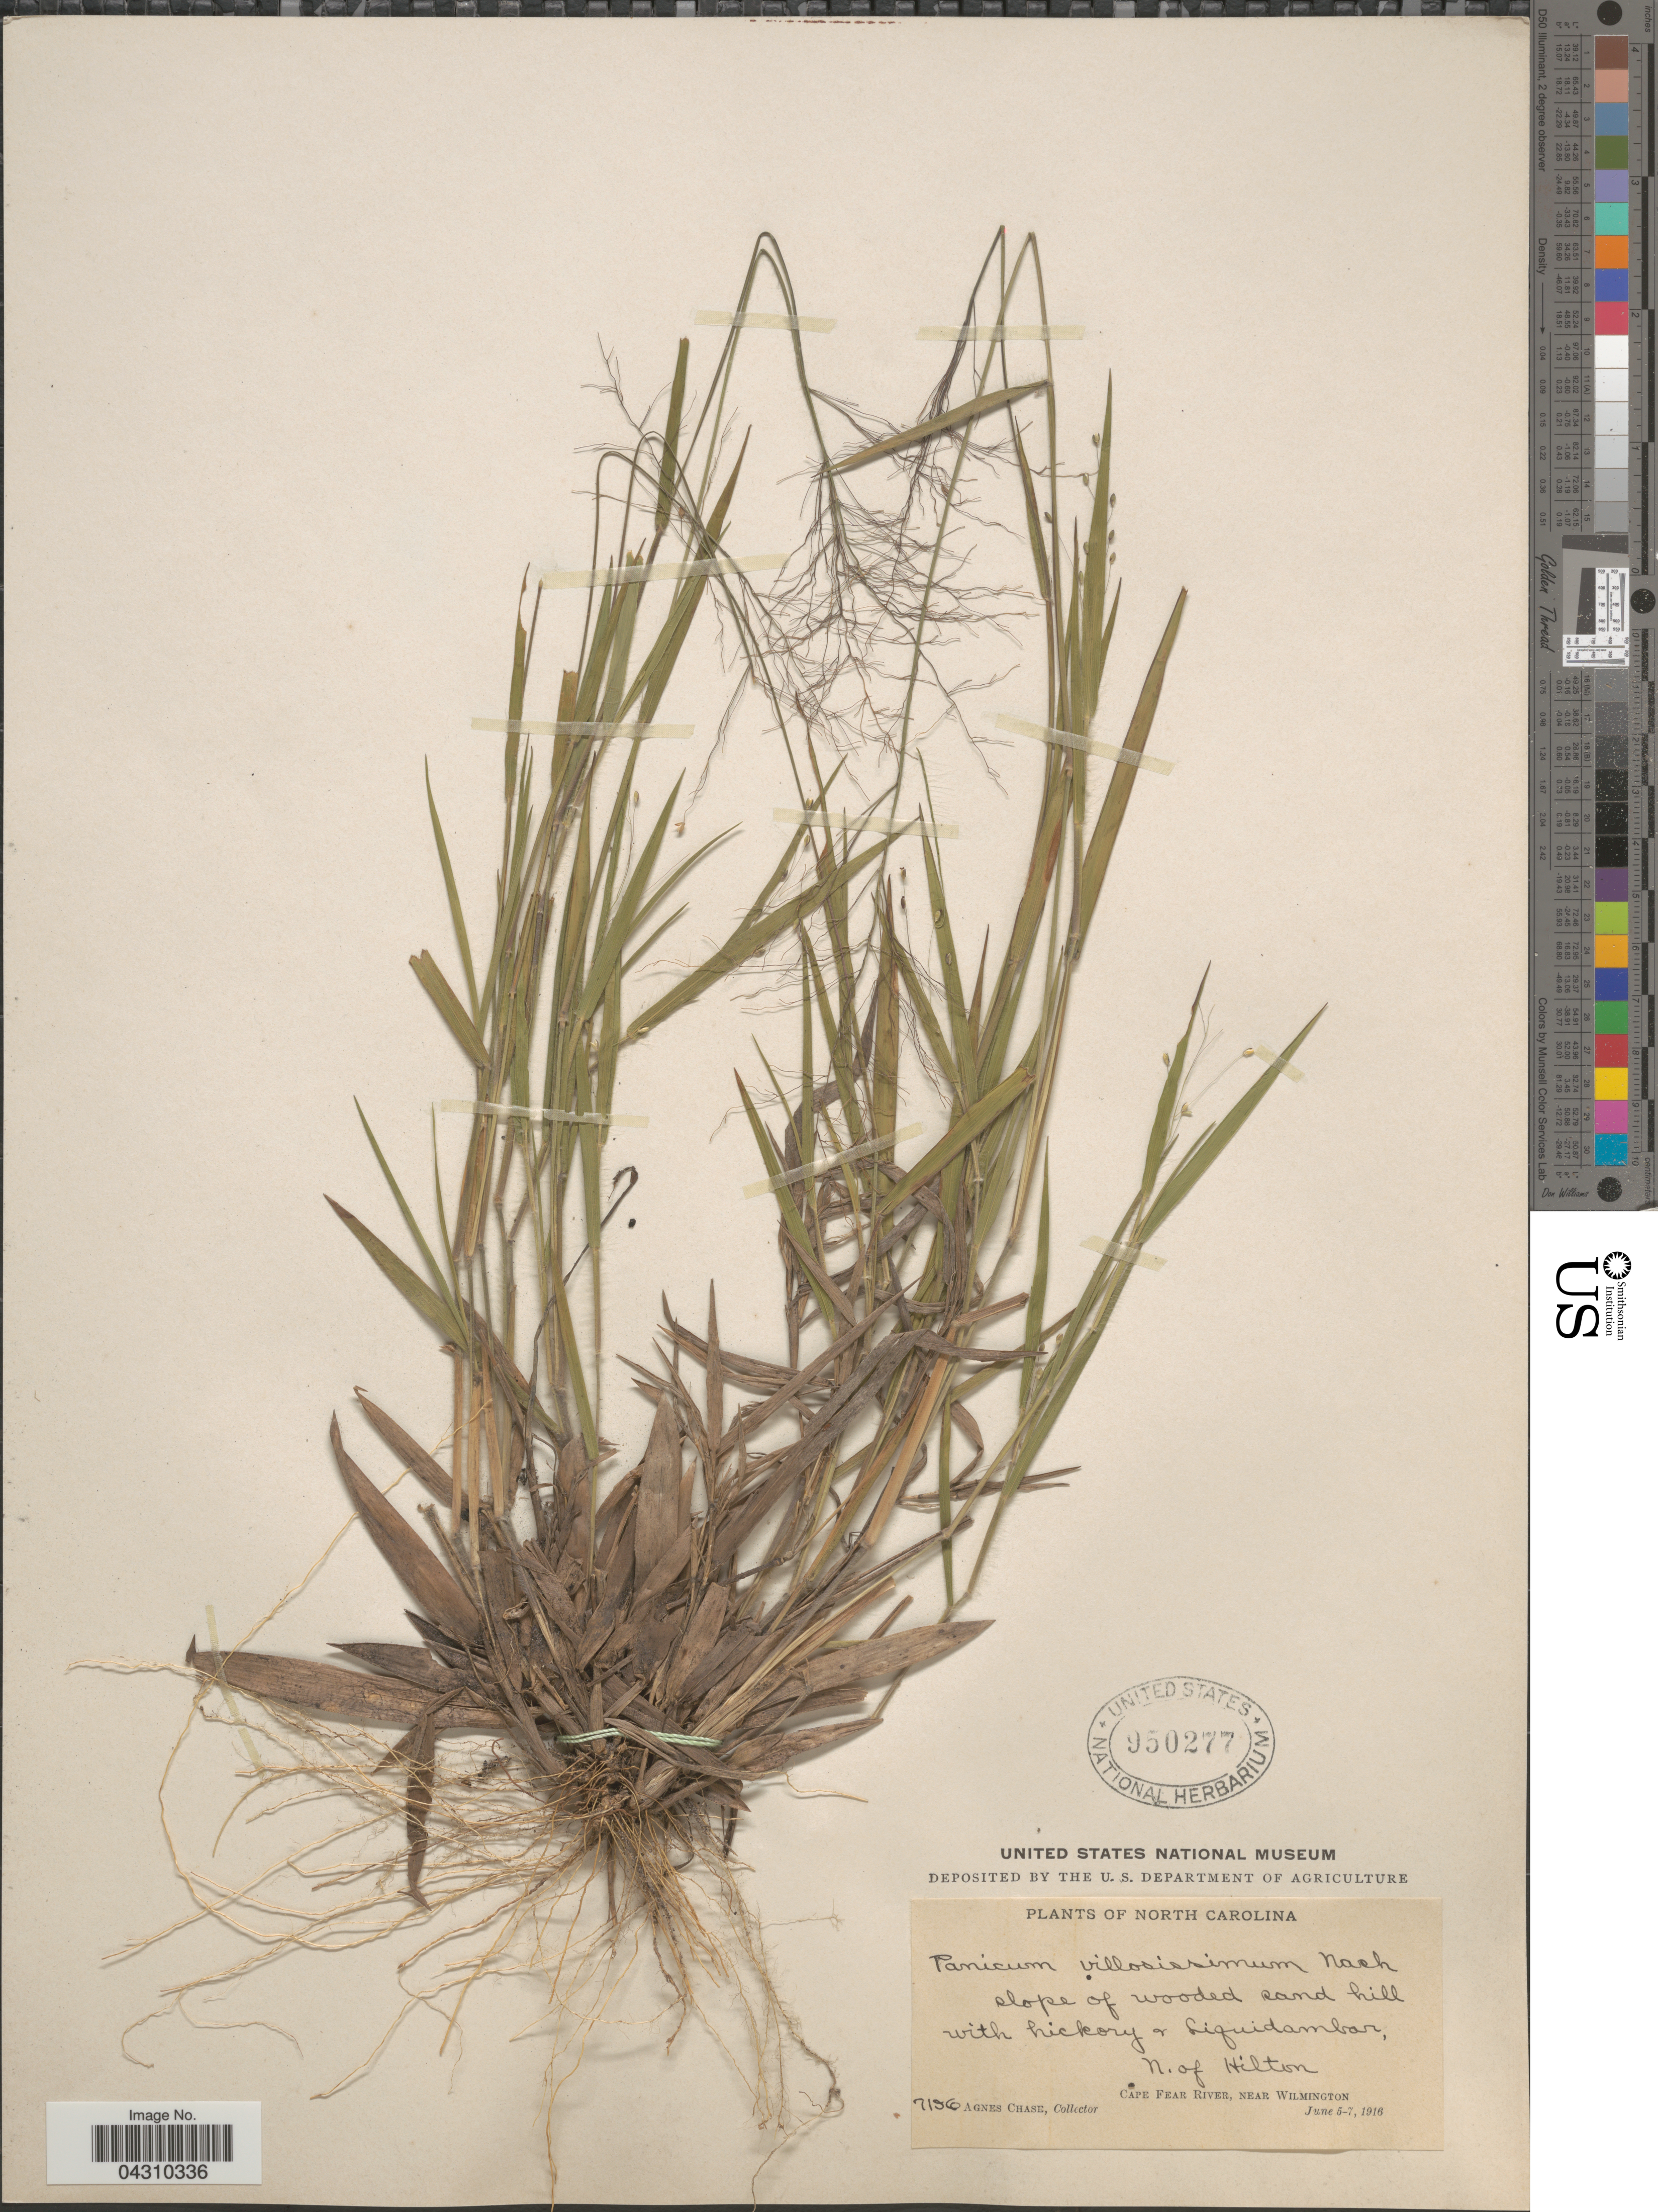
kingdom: Plantae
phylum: Tracheophyta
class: Liliopsida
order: Poales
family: Poaceae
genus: Dichanthelium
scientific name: Dichanthelium acuminatum var. acuminatum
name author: (Sw.) Gould & C.A. Clark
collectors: A. Chase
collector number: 7136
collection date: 1916-06-05/1916-06-07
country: United States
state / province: North Carolina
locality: Slope of wooded sand hill with hickory & Liquidambar, N. of Hilton. Cape Fear River, near Wilmington.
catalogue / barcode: US 950277